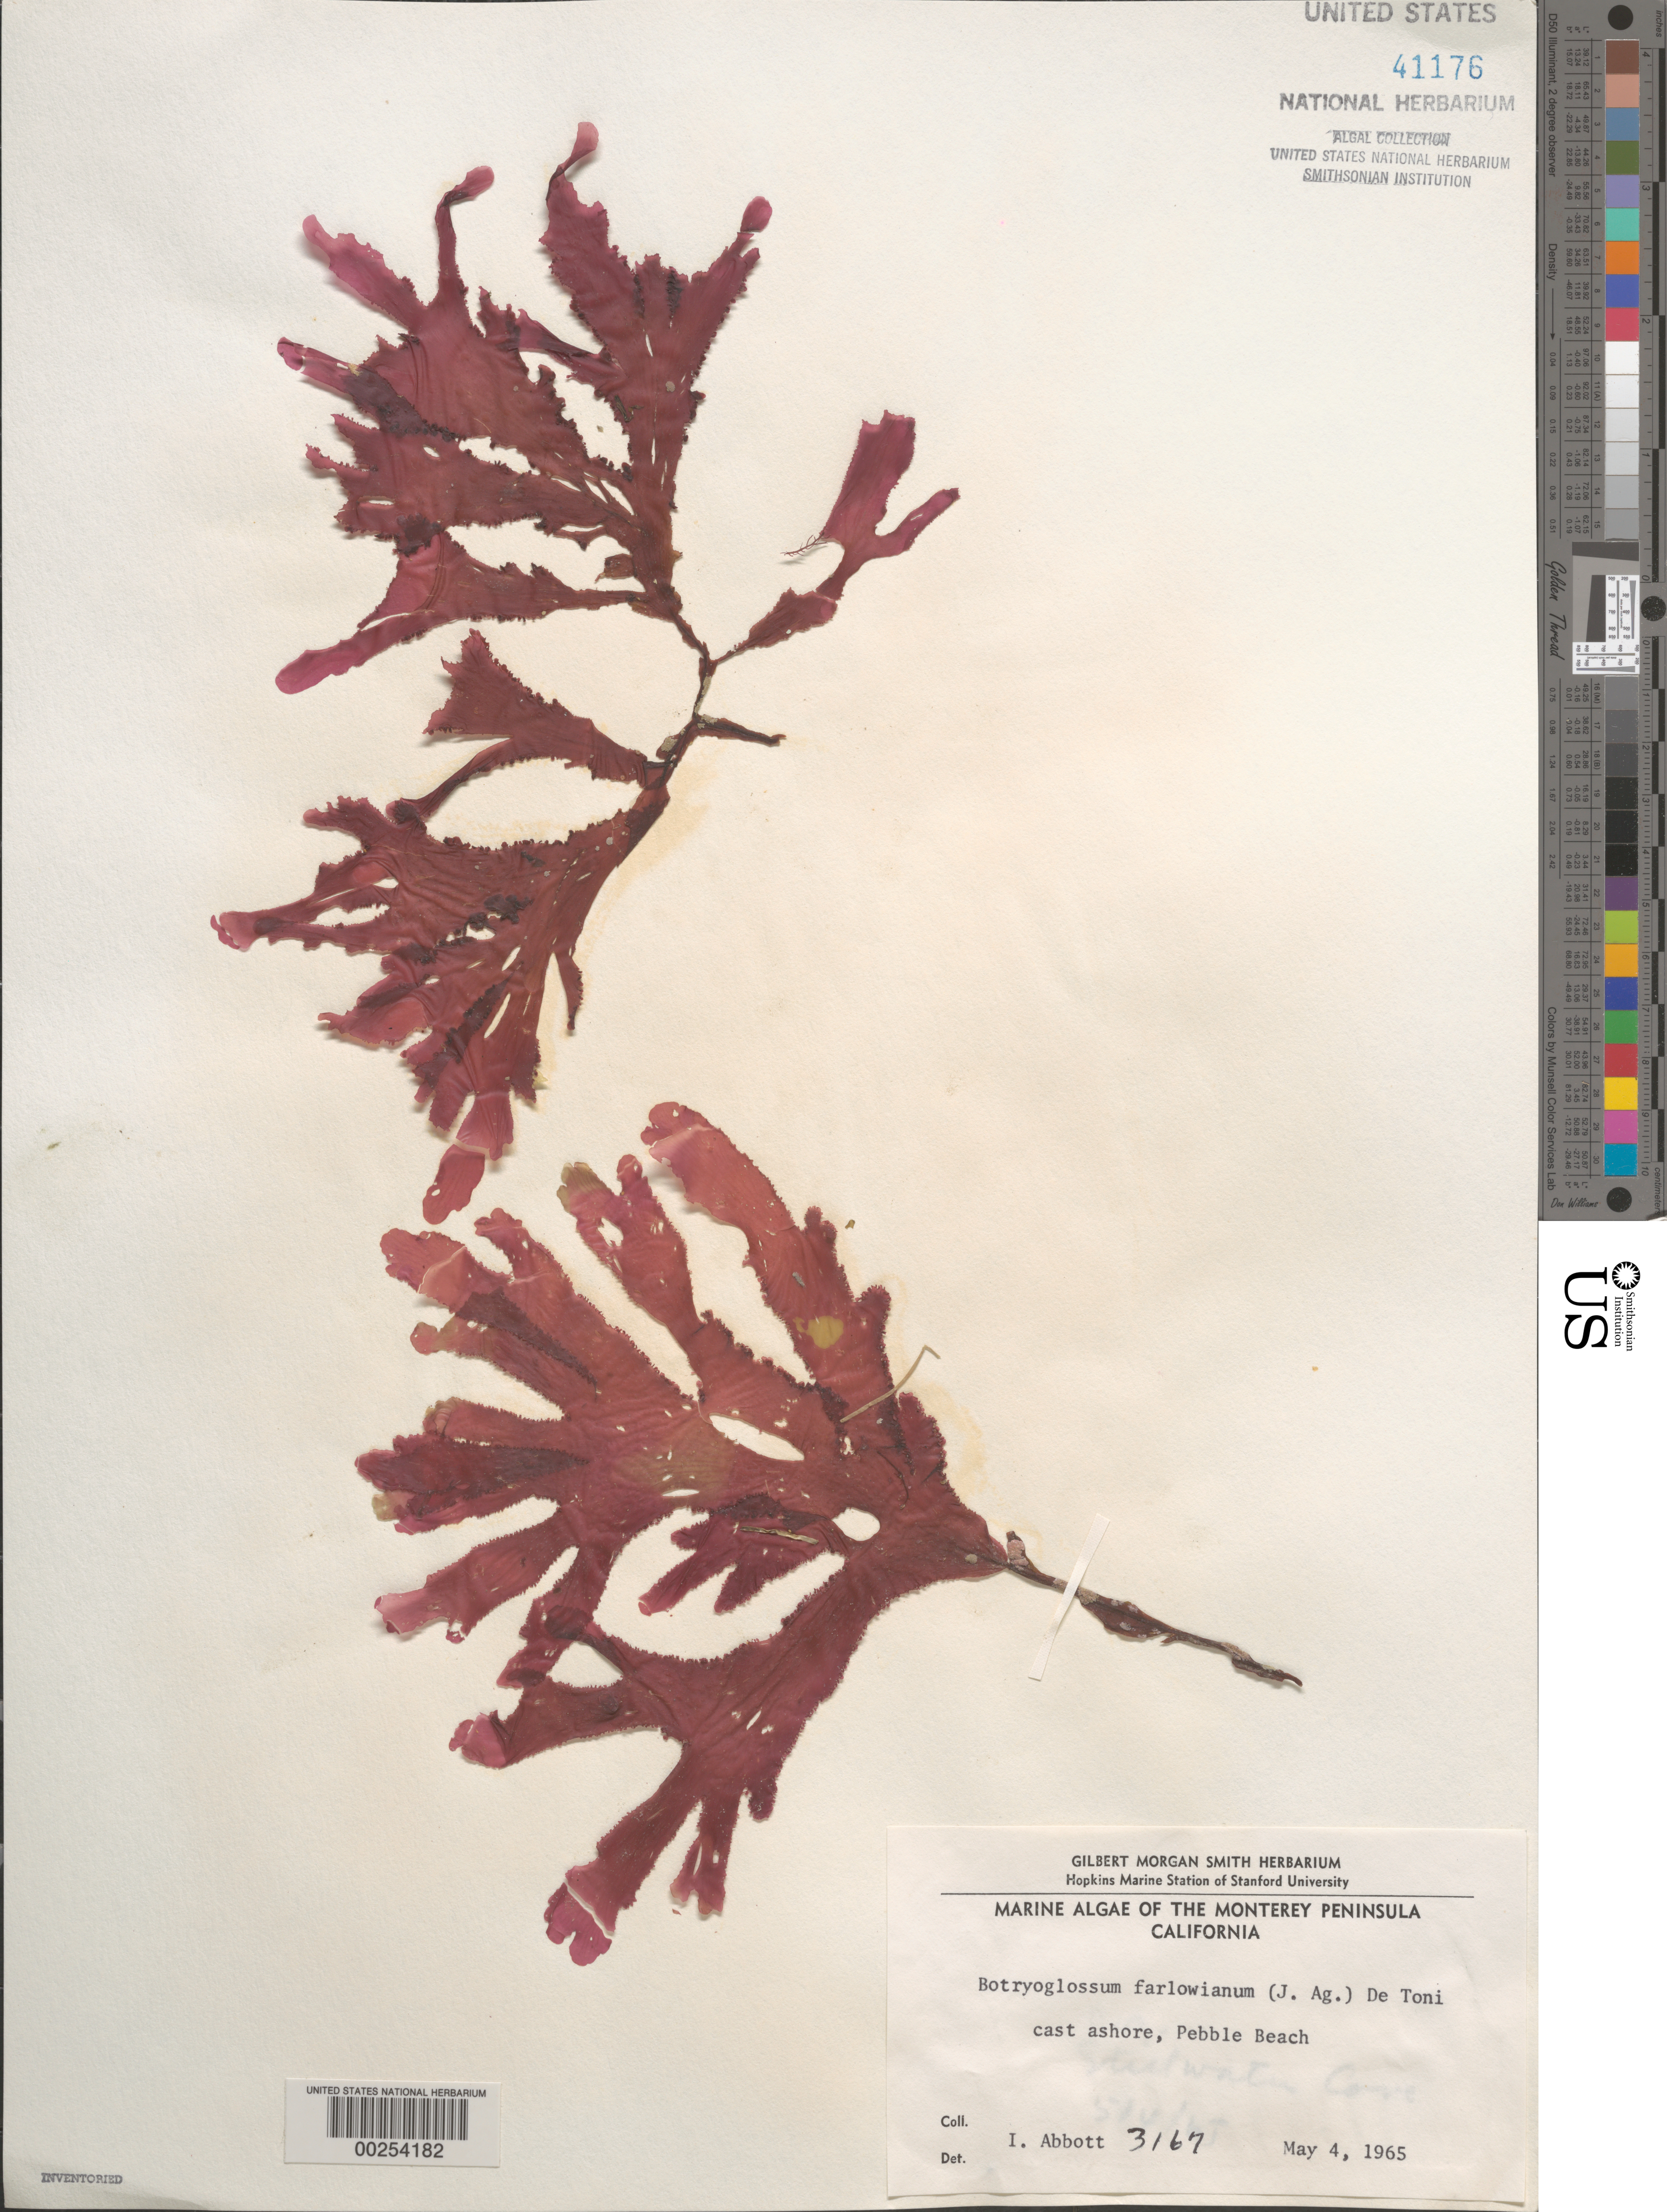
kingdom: Plantae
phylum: Rhodophyta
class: Florideophyceae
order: Ceramiales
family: Delesseriaceae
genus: Botryoglossum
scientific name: Botryoglossum farlowianum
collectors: I. A. Abbott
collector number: IAA 3167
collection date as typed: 04 May 1965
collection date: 1965-05-04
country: United States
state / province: California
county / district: Monterey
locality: Pebble Beach, Monterey Peninsula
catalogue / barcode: US 41176